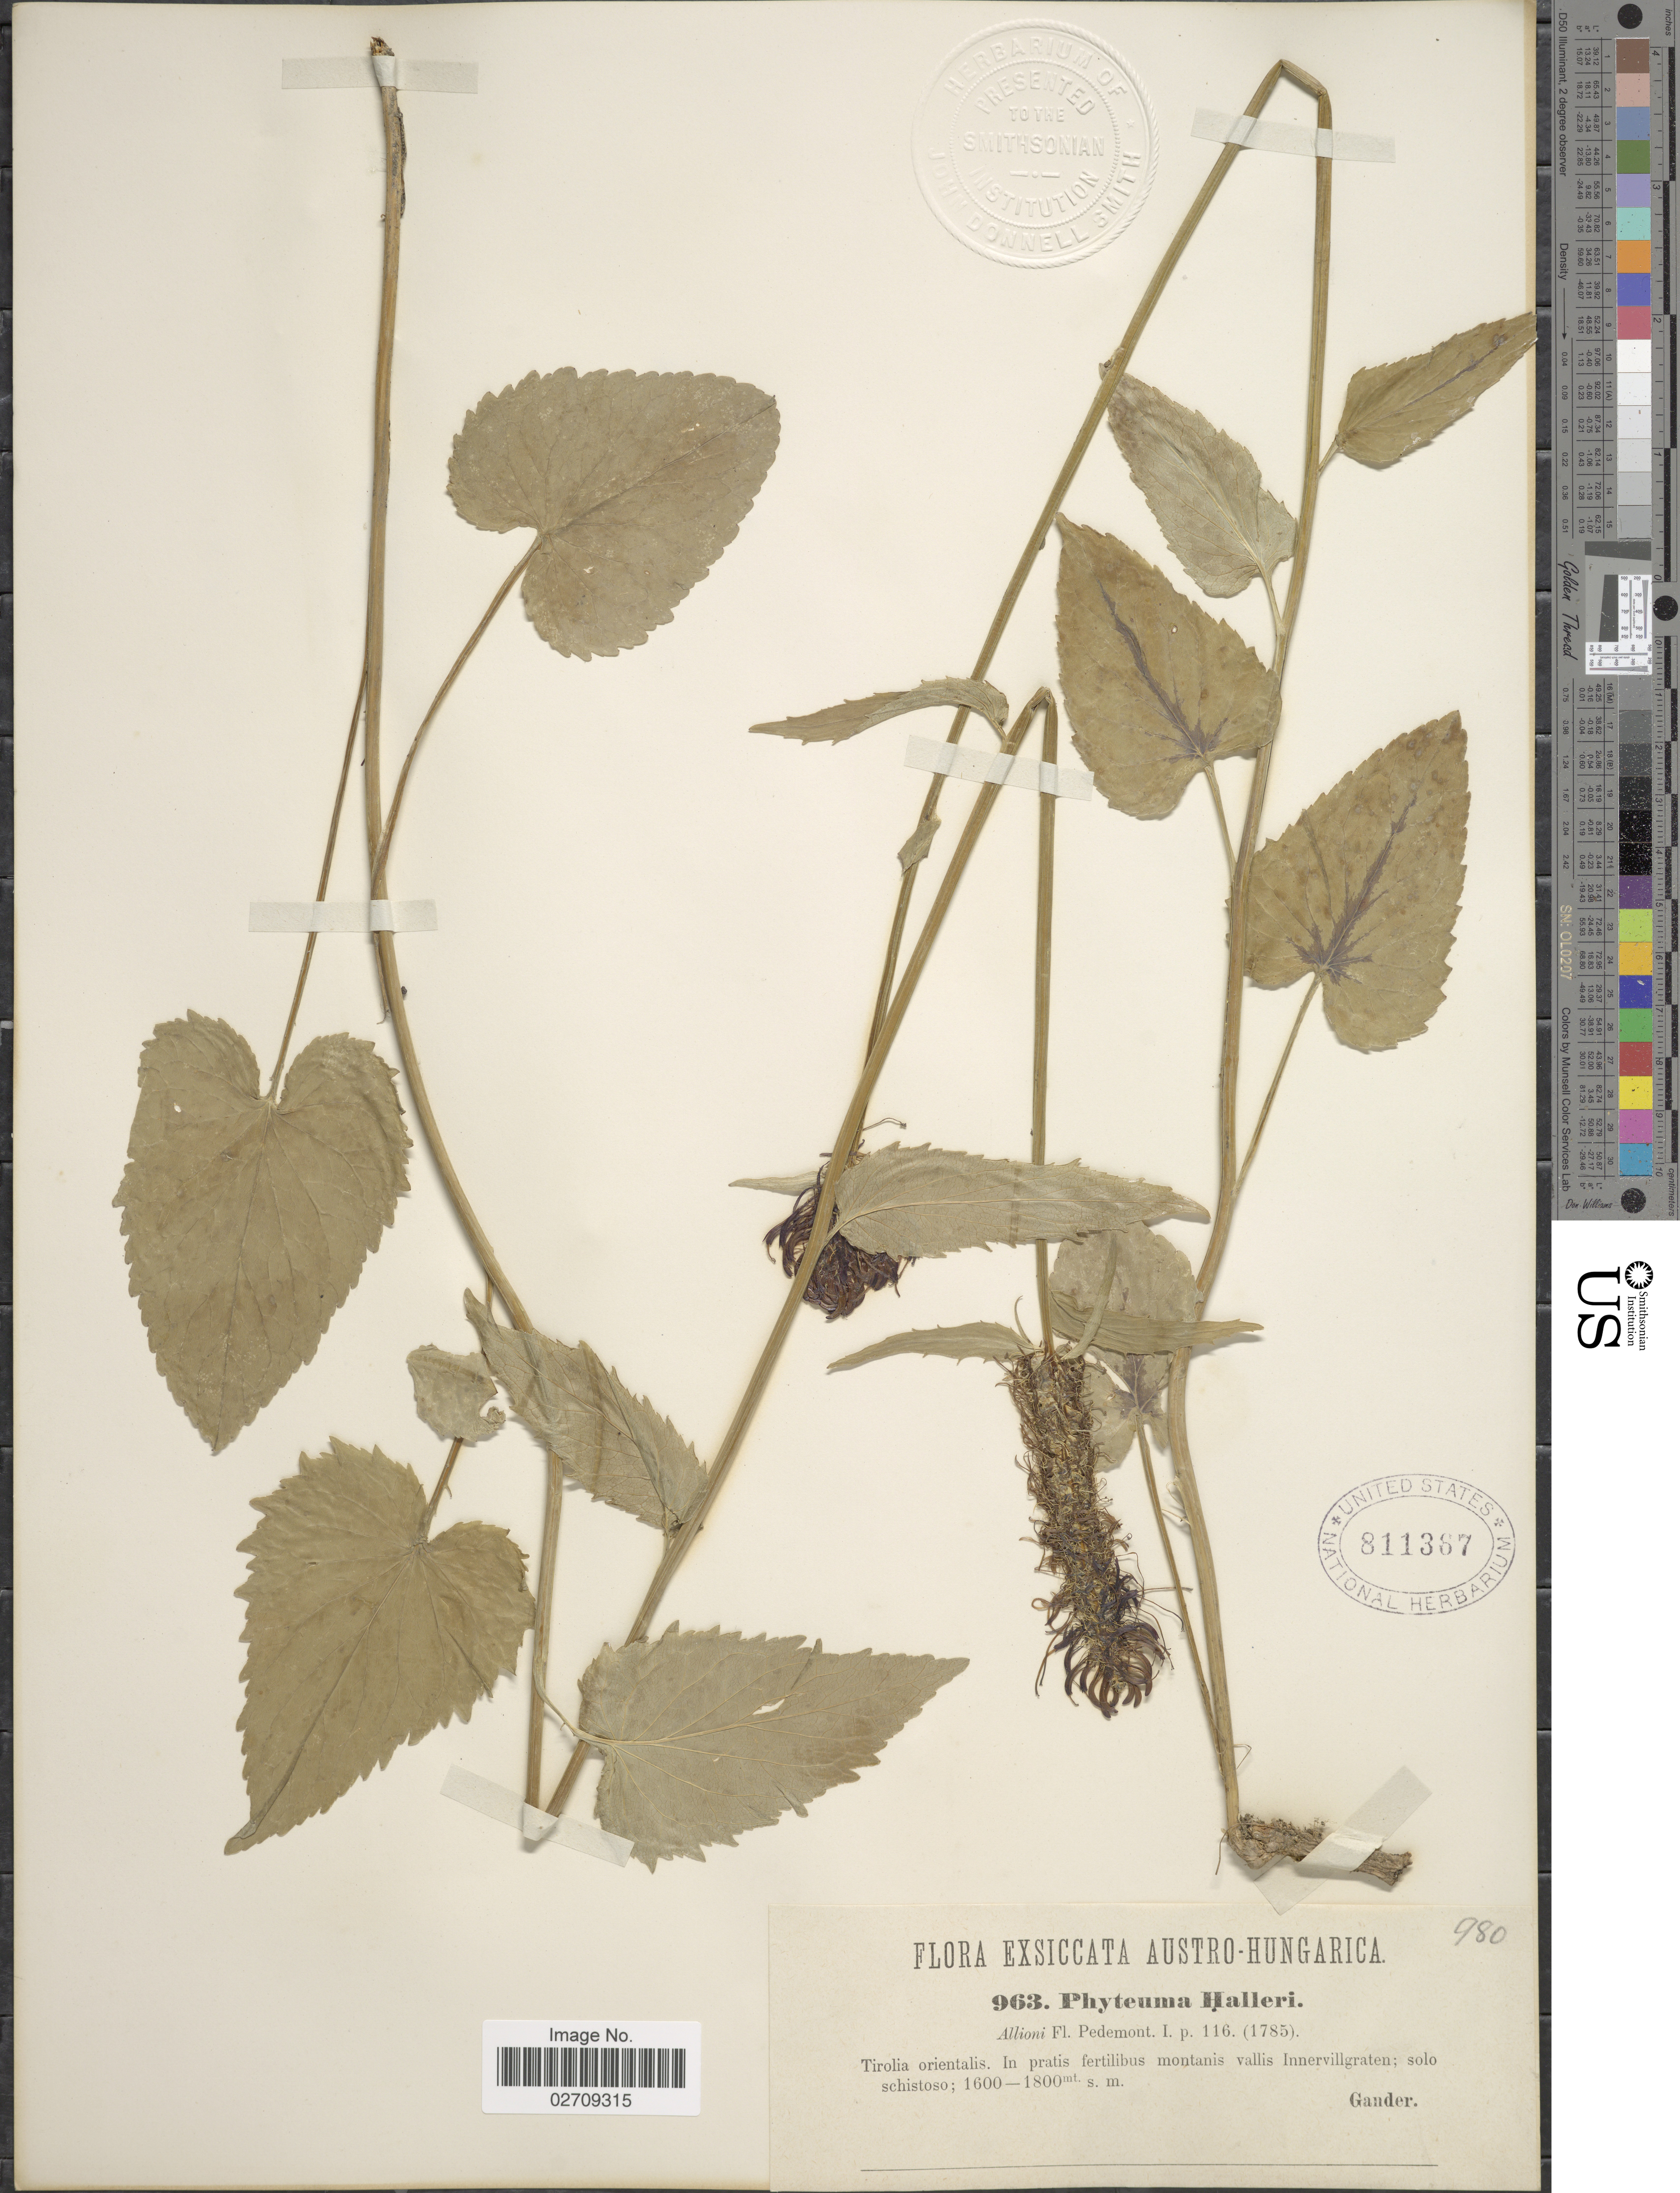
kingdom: Plantae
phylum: Tracheophyta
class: Magnoliopsida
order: Asterales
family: Campanulaceae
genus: Phyteuma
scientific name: Phyteuma halleri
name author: All.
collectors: -- Gander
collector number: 963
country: Austria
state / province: Tirol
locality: Austro-Hungarica. Tirolia orientalis. In pratis fertilibus montanis vallis Innervillgraten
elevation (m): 1600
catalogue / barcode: US 811367